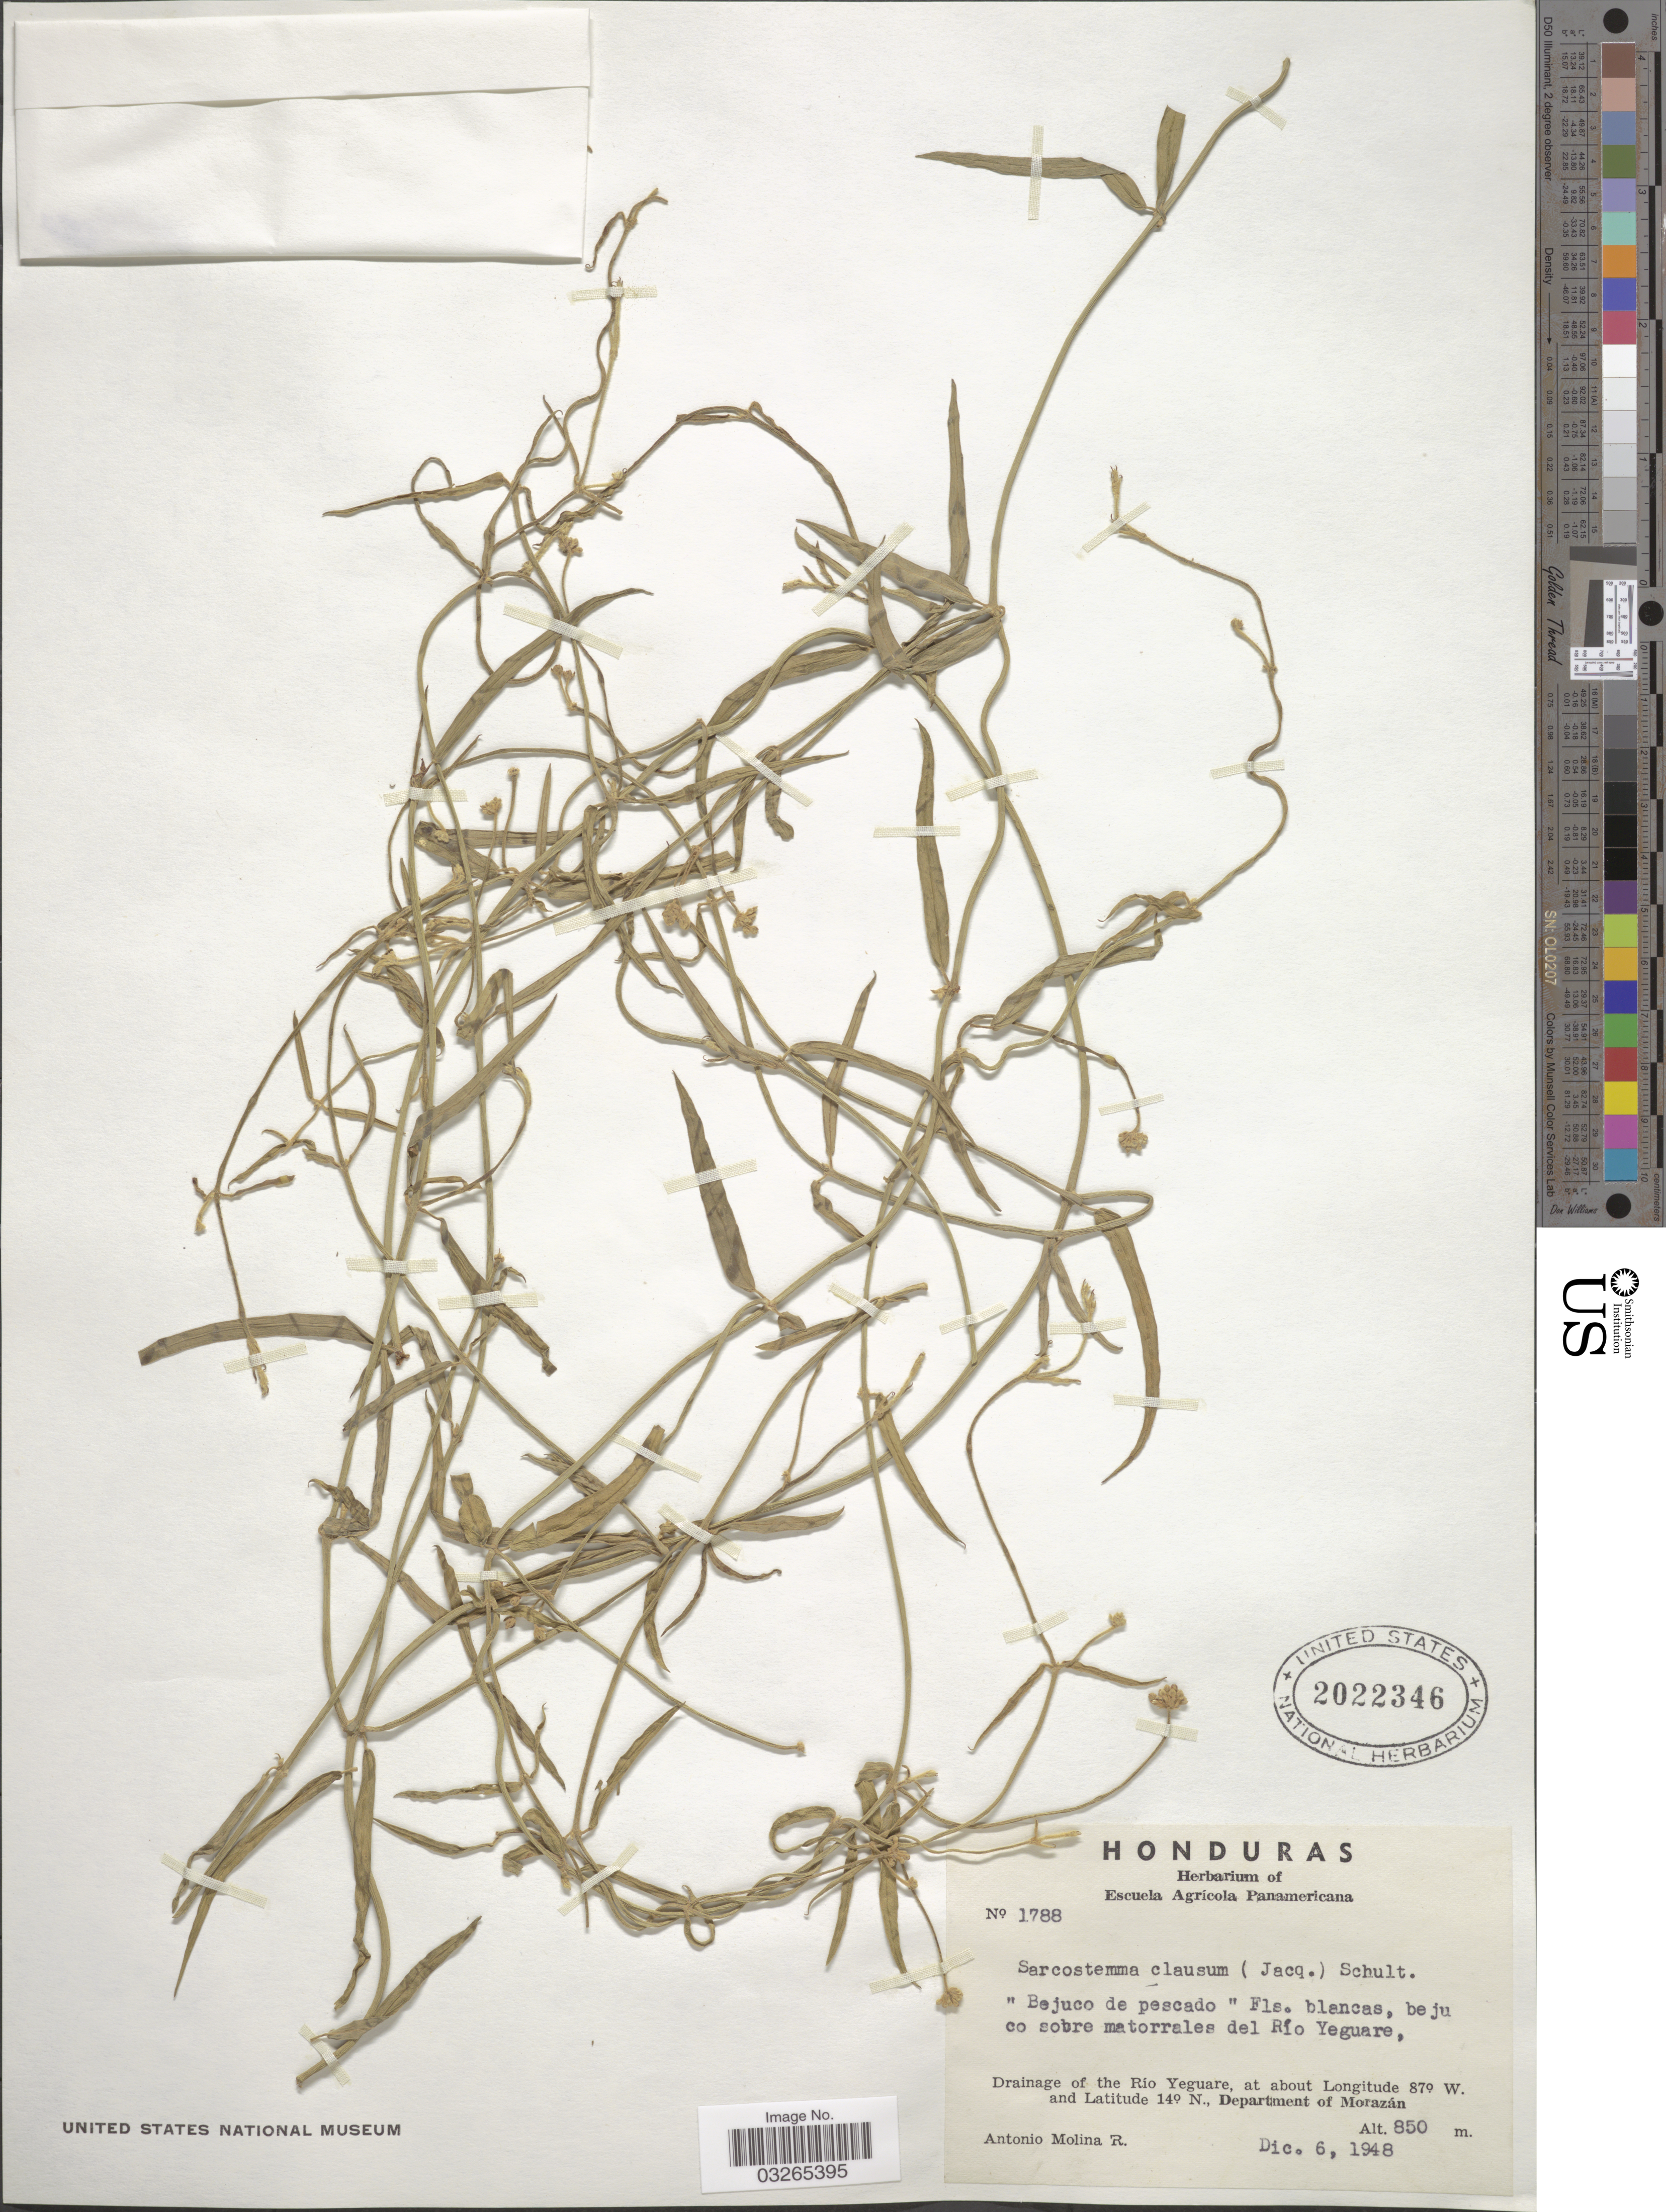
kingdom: Plantae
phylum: Tracheophyta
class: Magnoliopsida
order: Gentianales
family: Apocynaceae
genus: Sarcostemma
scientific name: Sarcostemma clausum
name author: (Jacq.) Schult.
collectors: A. Molina R.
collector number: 1788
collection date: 1948-12-06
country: Honduras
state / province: Fco. Morazán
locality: Bejuco sobre matorrales del Río Yeguare. Drainage of the Río Yeguare. Department of Morazán.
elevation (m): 850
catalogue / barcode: US 2022346